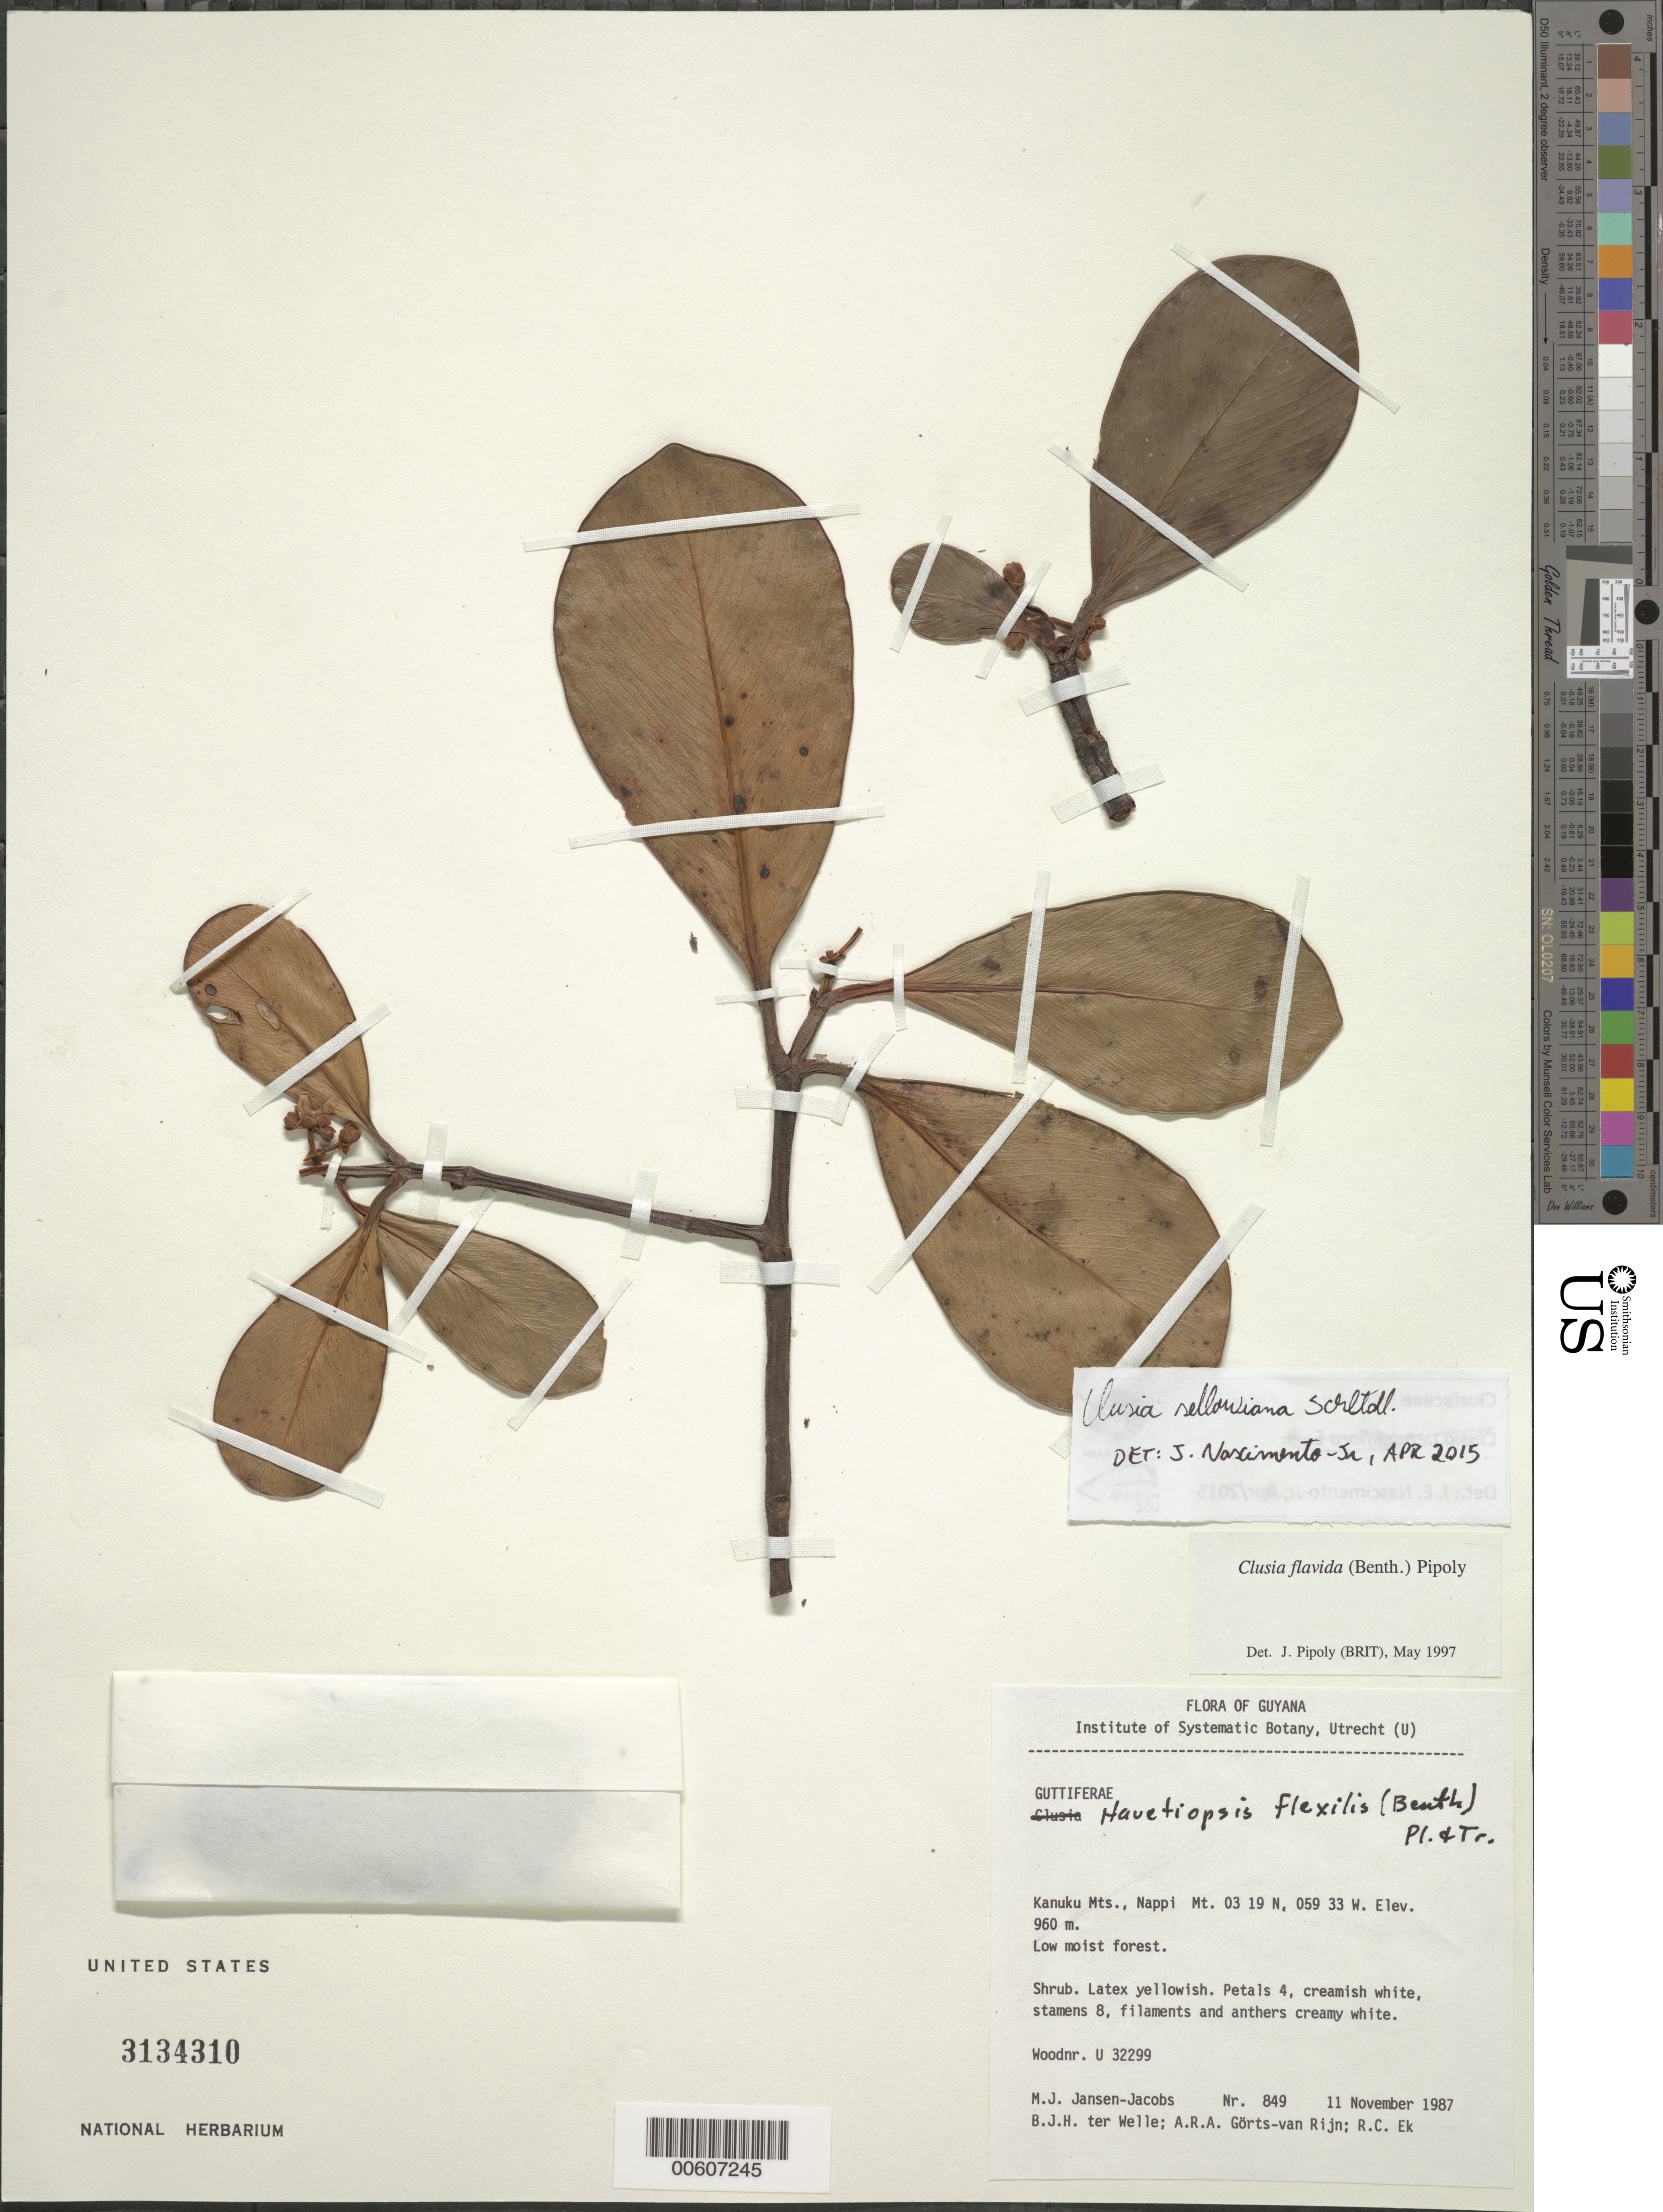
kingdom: Plantae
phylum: Tracheophyta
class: Magnoliopsida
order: Malpighiales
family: Clusiaceae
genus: Clusia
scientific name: Clusia sellowiana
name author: Schltdl.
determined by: Nascimento, Jose E., Jr.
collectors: M. J. Jansen-Jacobs, B. Welle, A. .R. A. Görts-van Rijn & R. C. Ek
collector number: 849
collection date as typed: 11-Nov-87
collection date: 1987-11-11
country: Guyana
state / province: U. Takutu-U. Essequibo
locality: Kanuku Mts., Nappi Mt.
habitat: Low moist forest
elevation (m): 960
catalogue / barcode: US 3134310